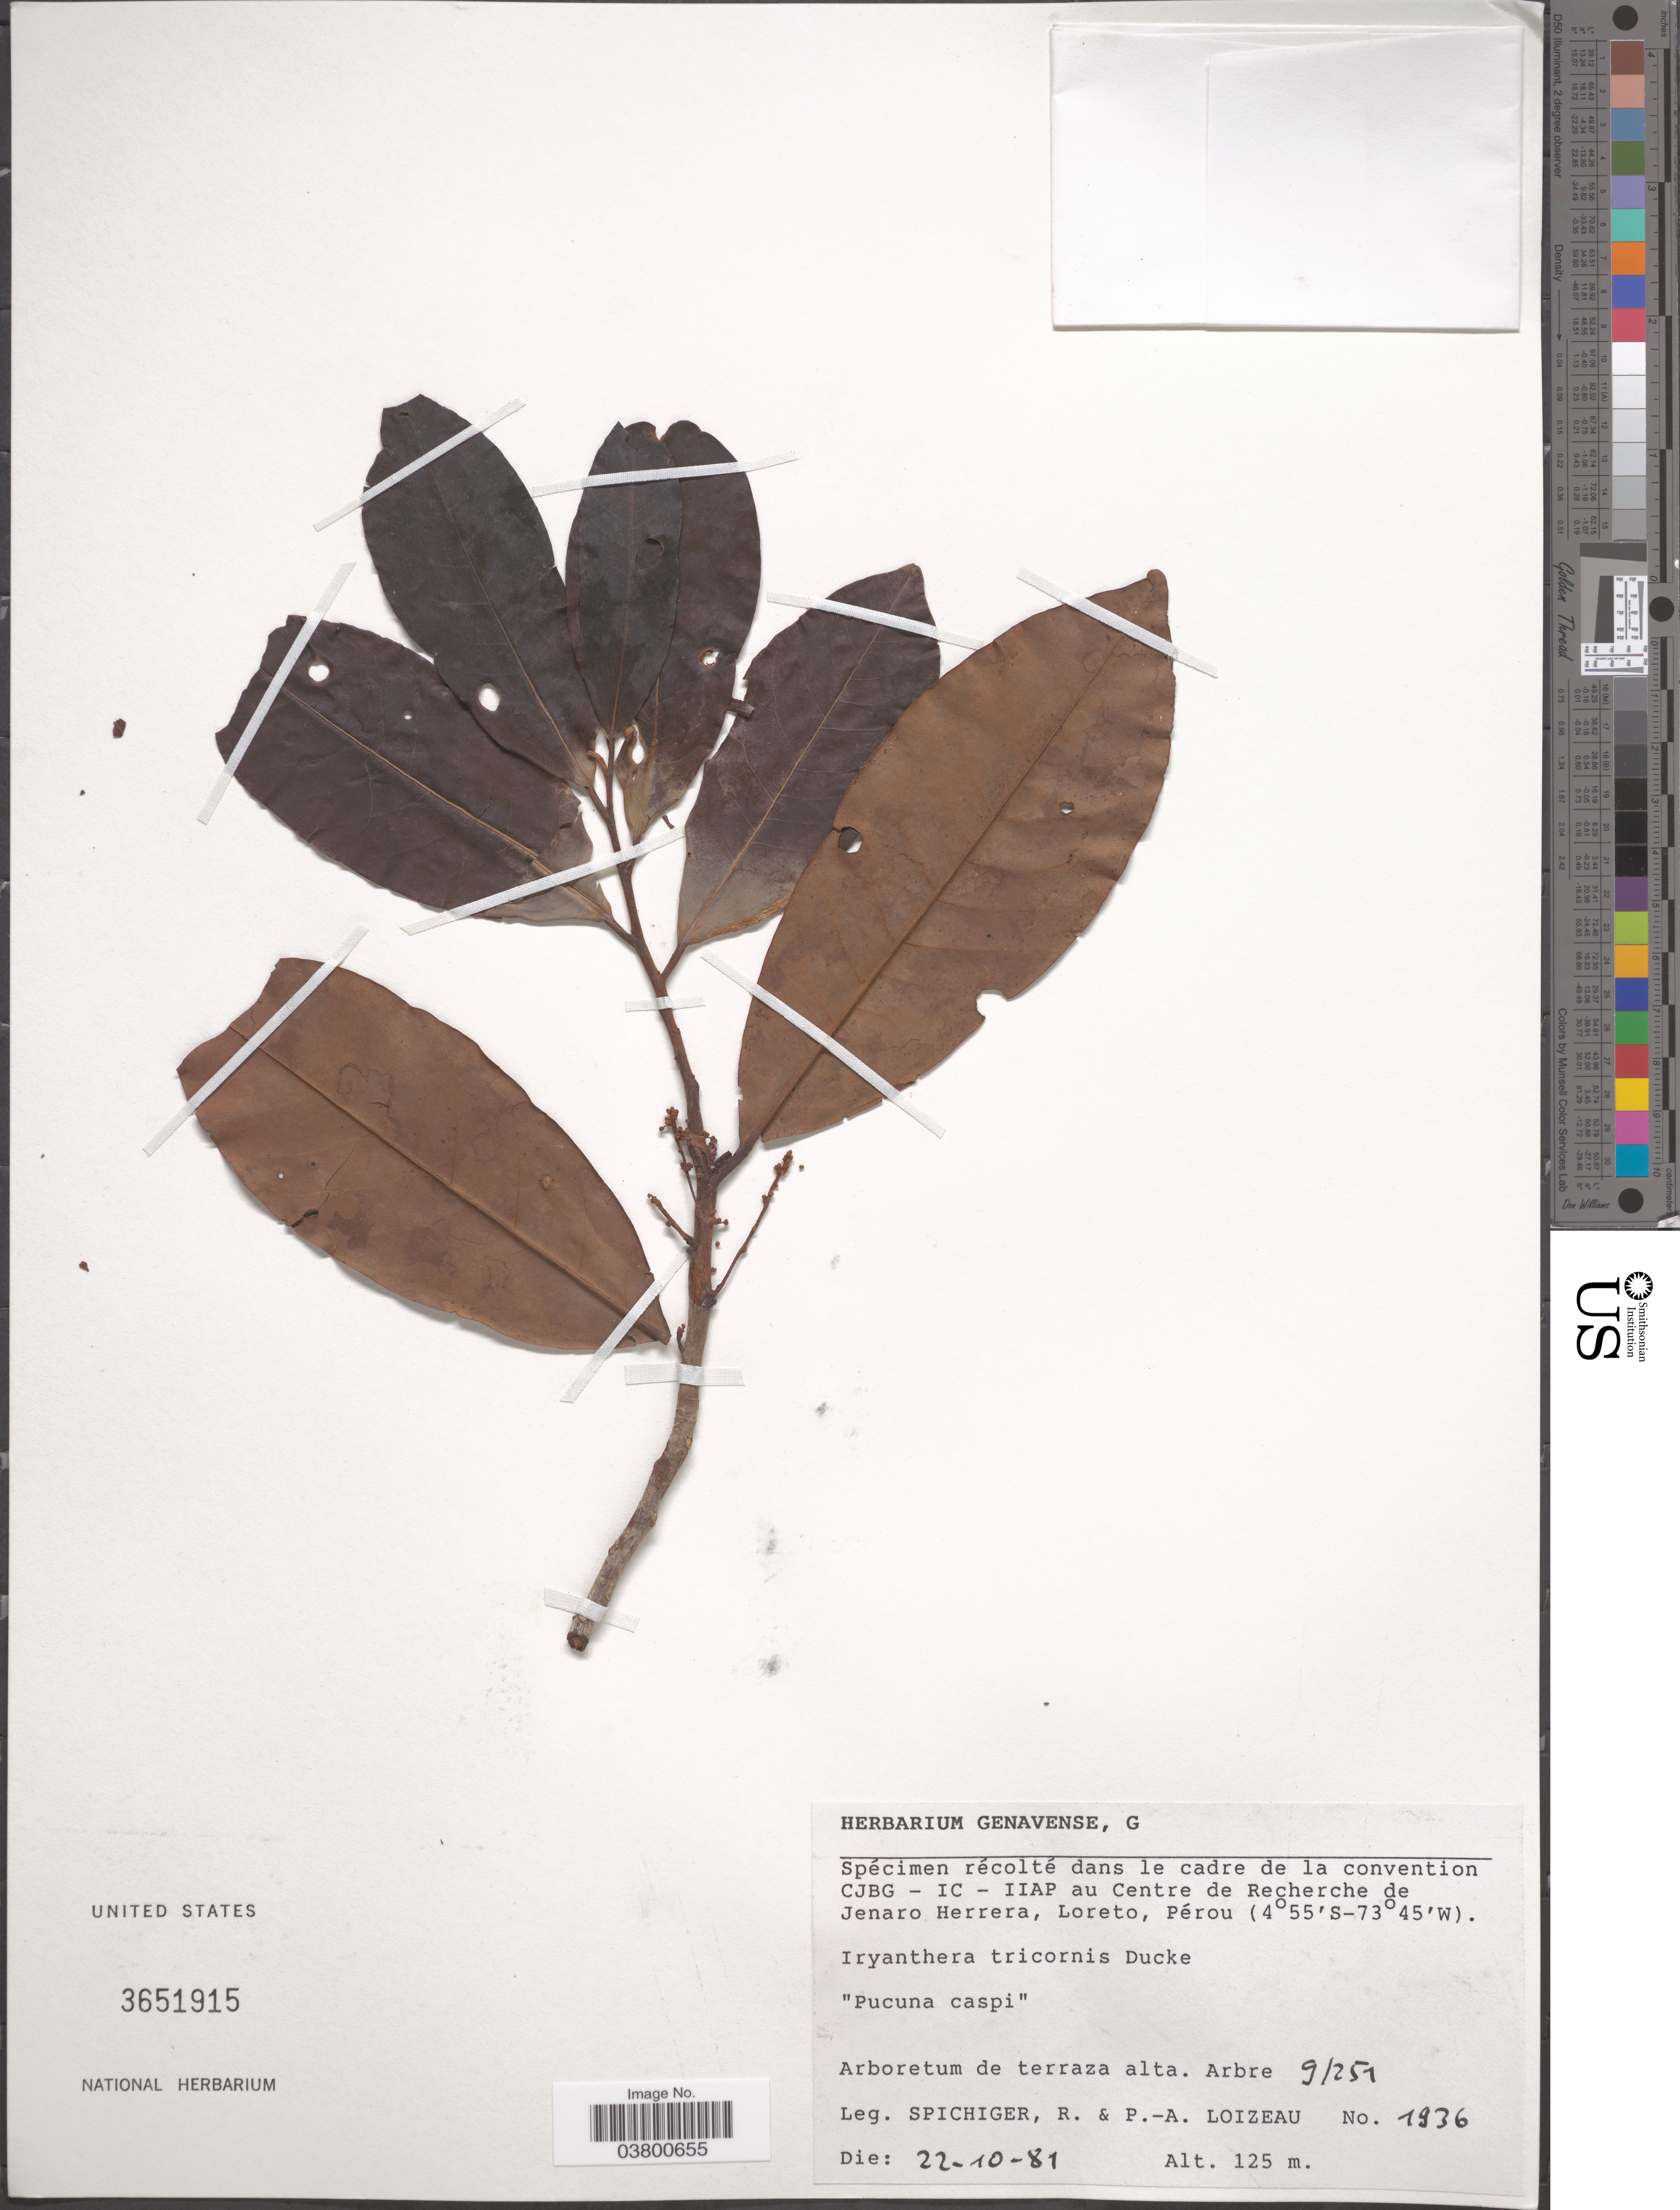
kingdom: Plantae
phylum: Tracheophyta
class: Magnoliopsida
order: Magnoliales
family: Myristicaceae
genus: Iryanthera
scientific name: Iryanthera tricornis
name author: Ducke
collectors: R. Spichiger & P. Loizeau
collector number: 1936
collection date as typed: Transcribed d/m/y: 22/10/81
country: Peru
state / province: Loreto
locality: Centre de Recherche de Jenaro Herrera, Loreto, Pérou. Arboretum de terraza alta. Arbre 9/251.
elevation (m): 125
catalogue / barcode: US 3651915